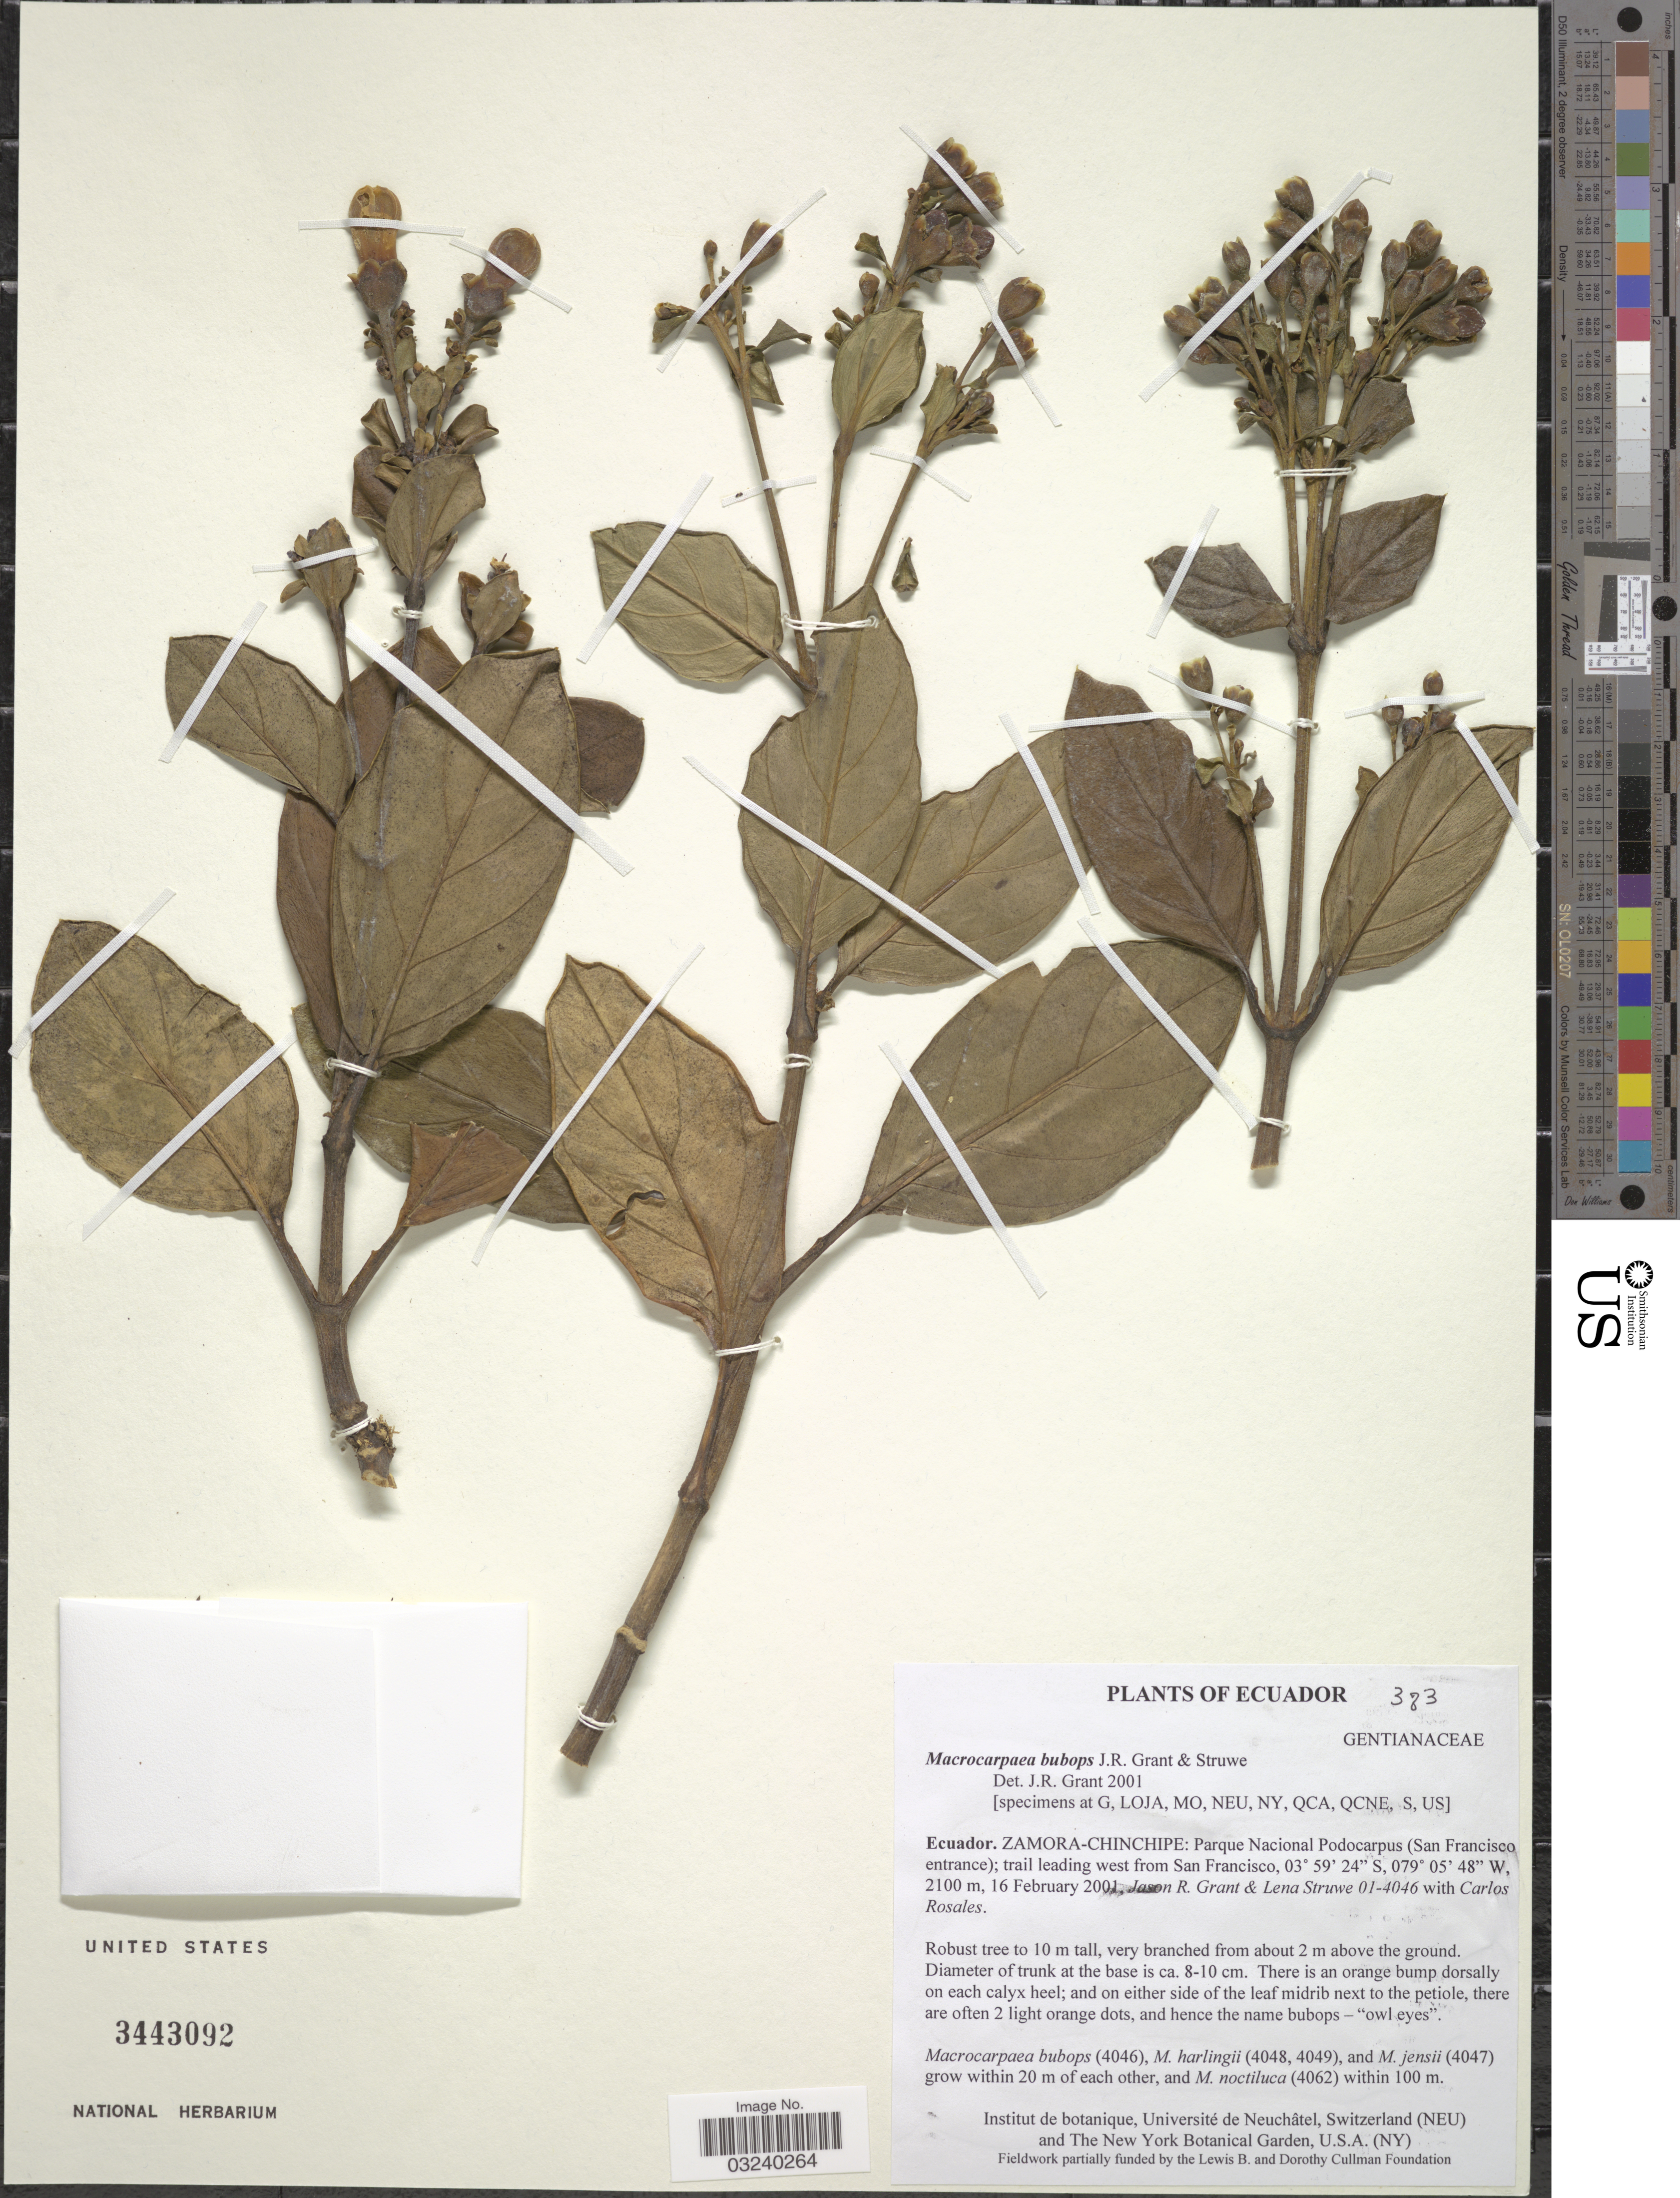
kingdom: Plantae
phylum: Tracheophyta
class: Magnoliopsida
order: Gentianales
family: Gentianaceae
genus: Macrocarpaea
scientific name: Macrocarpaea bubops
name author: J.R. Grant & Struwe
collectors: J. R. Grant, L. Struwe & C. Rosales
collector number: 01-4046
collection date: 2001-02-16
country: Ecuador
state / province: Zamora-Chinchipe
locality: Parque Nacional Podocarpus (San Francisco entrance); trail leading west from San Francisco.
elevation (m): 2100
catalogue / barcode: US 3443092